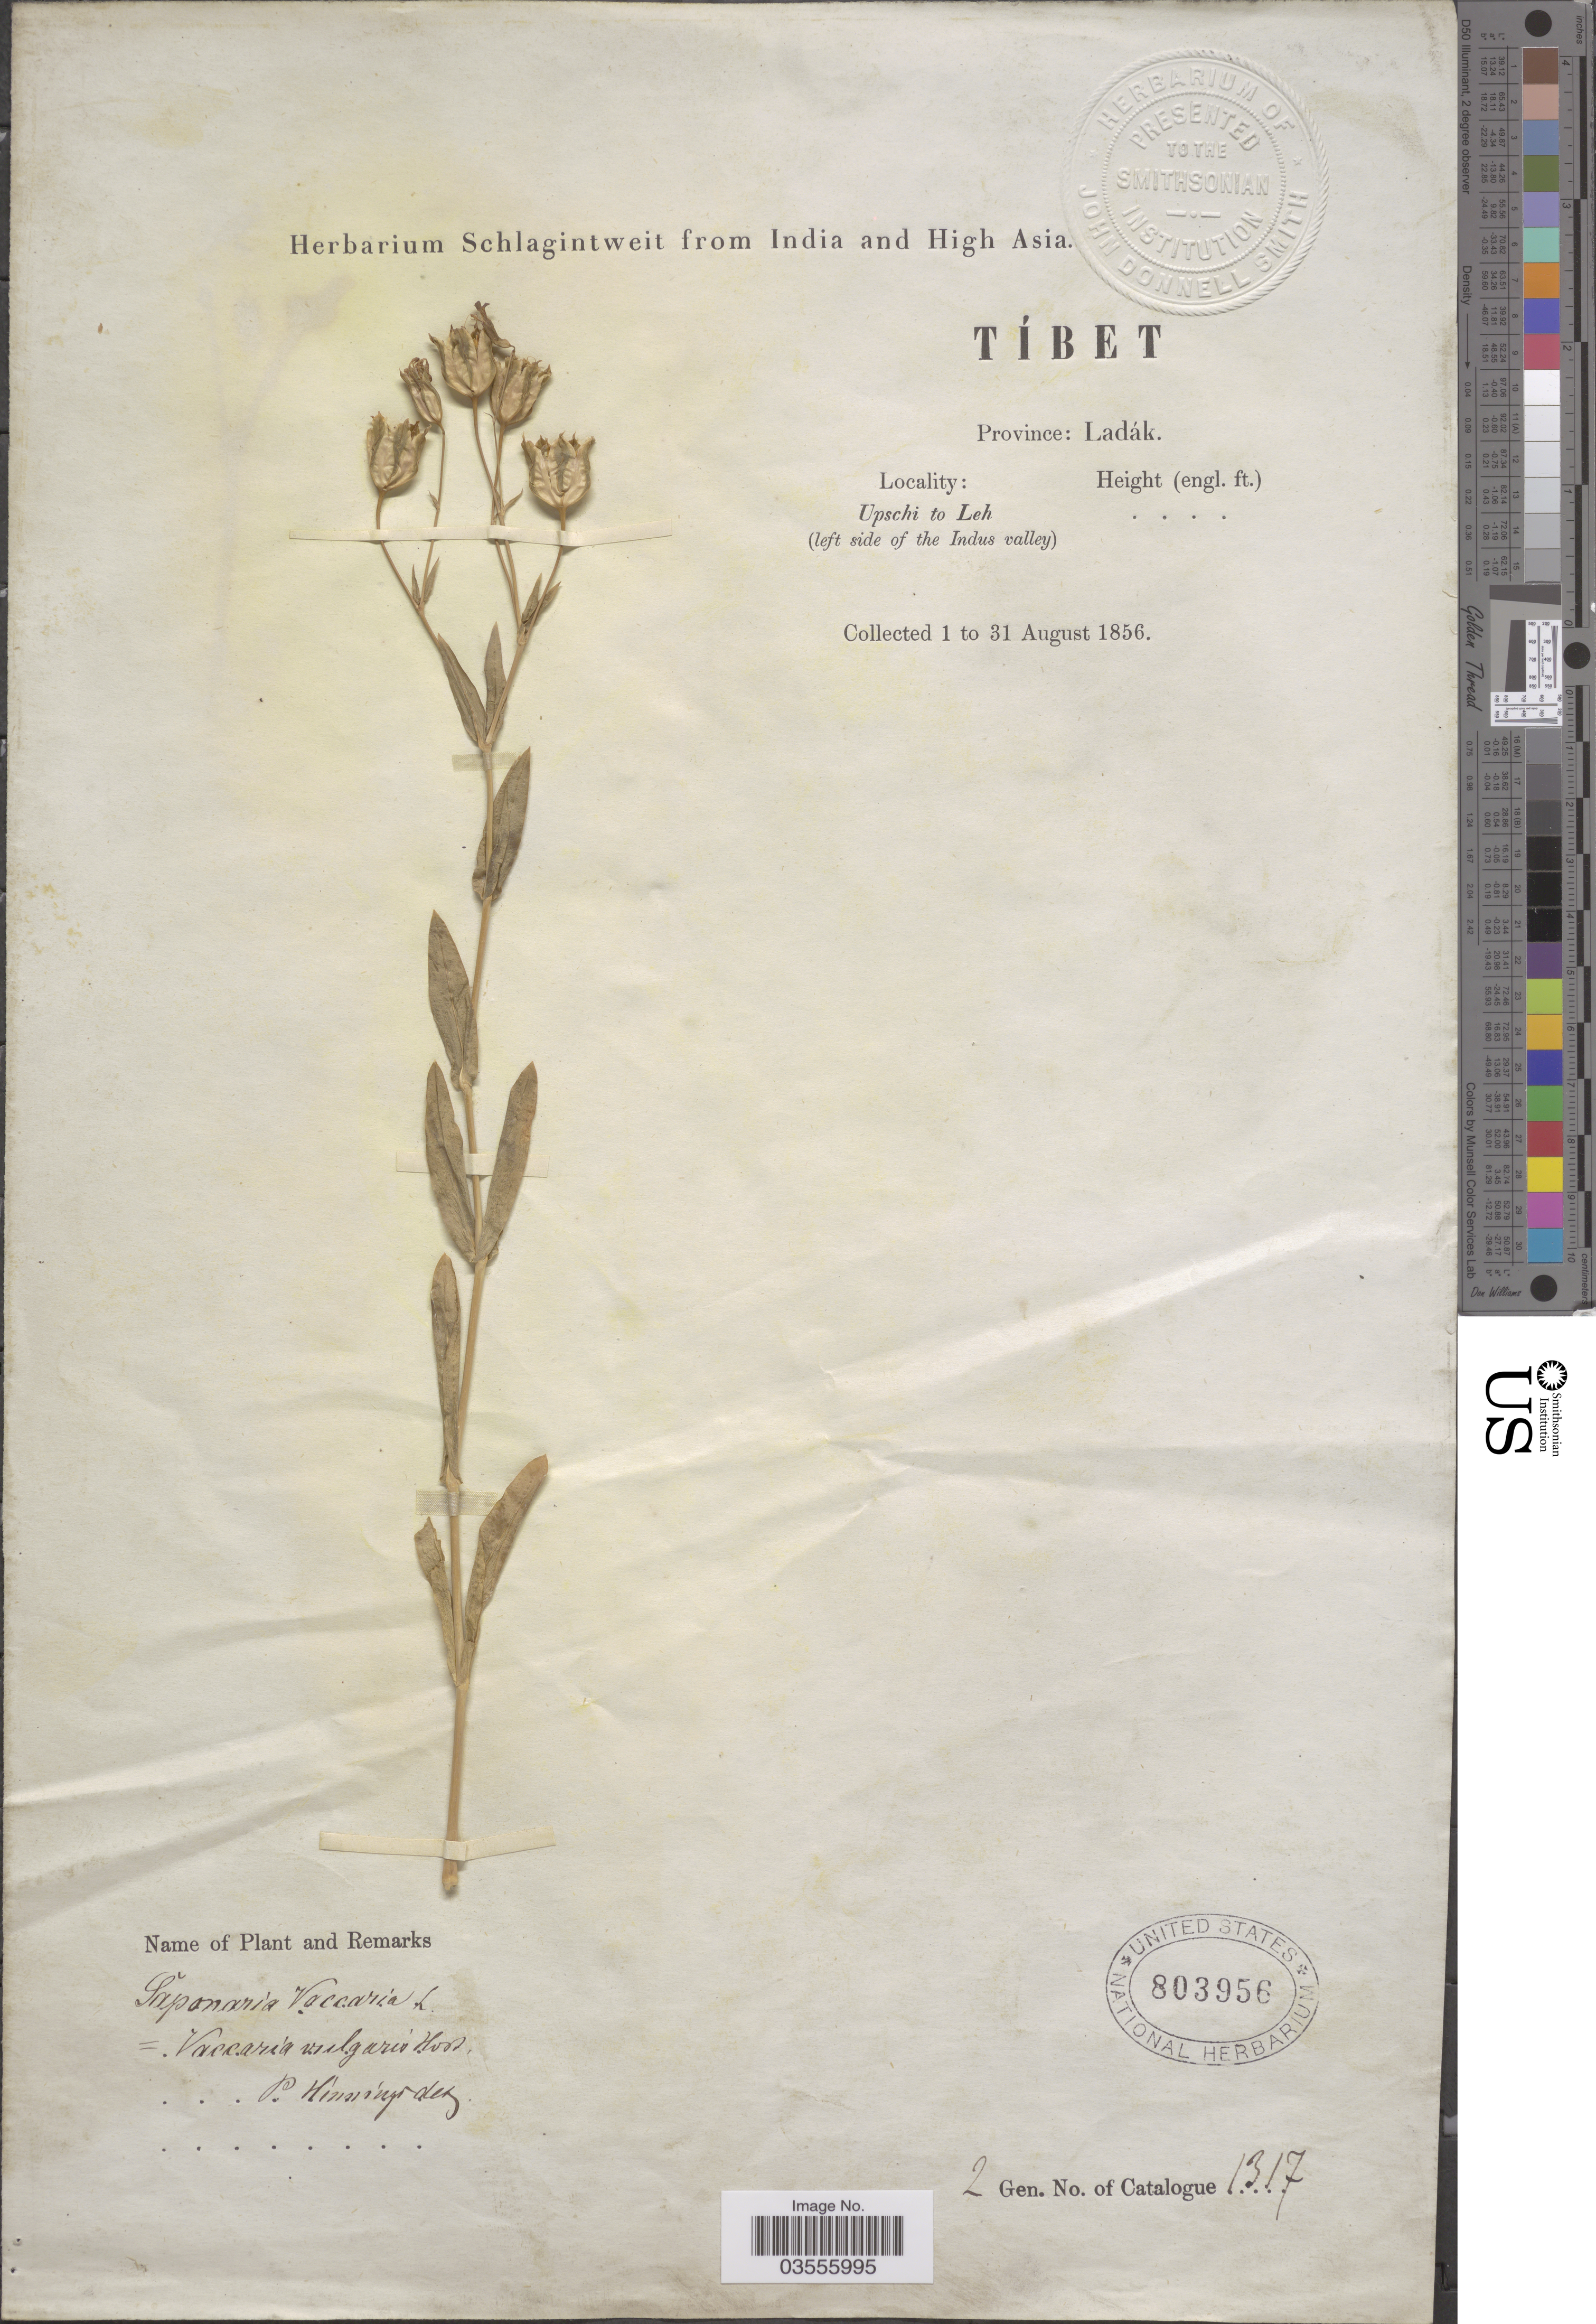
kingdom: Plantae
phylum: Tracheophyta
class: Magnoliopsida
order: Caryophyllales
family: Caryophyllaceae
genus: Vaccaria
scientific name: Vaccaria hispanica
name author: (Mill.) Rauschert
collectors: ex herb. Schlagintweit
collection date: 1856-08-01/1856-08-31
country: India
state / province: Ladakh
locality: Tíbet. Province: Ladák. Upschi to Leh (left side of the Indus valley).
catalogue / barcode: US 803956